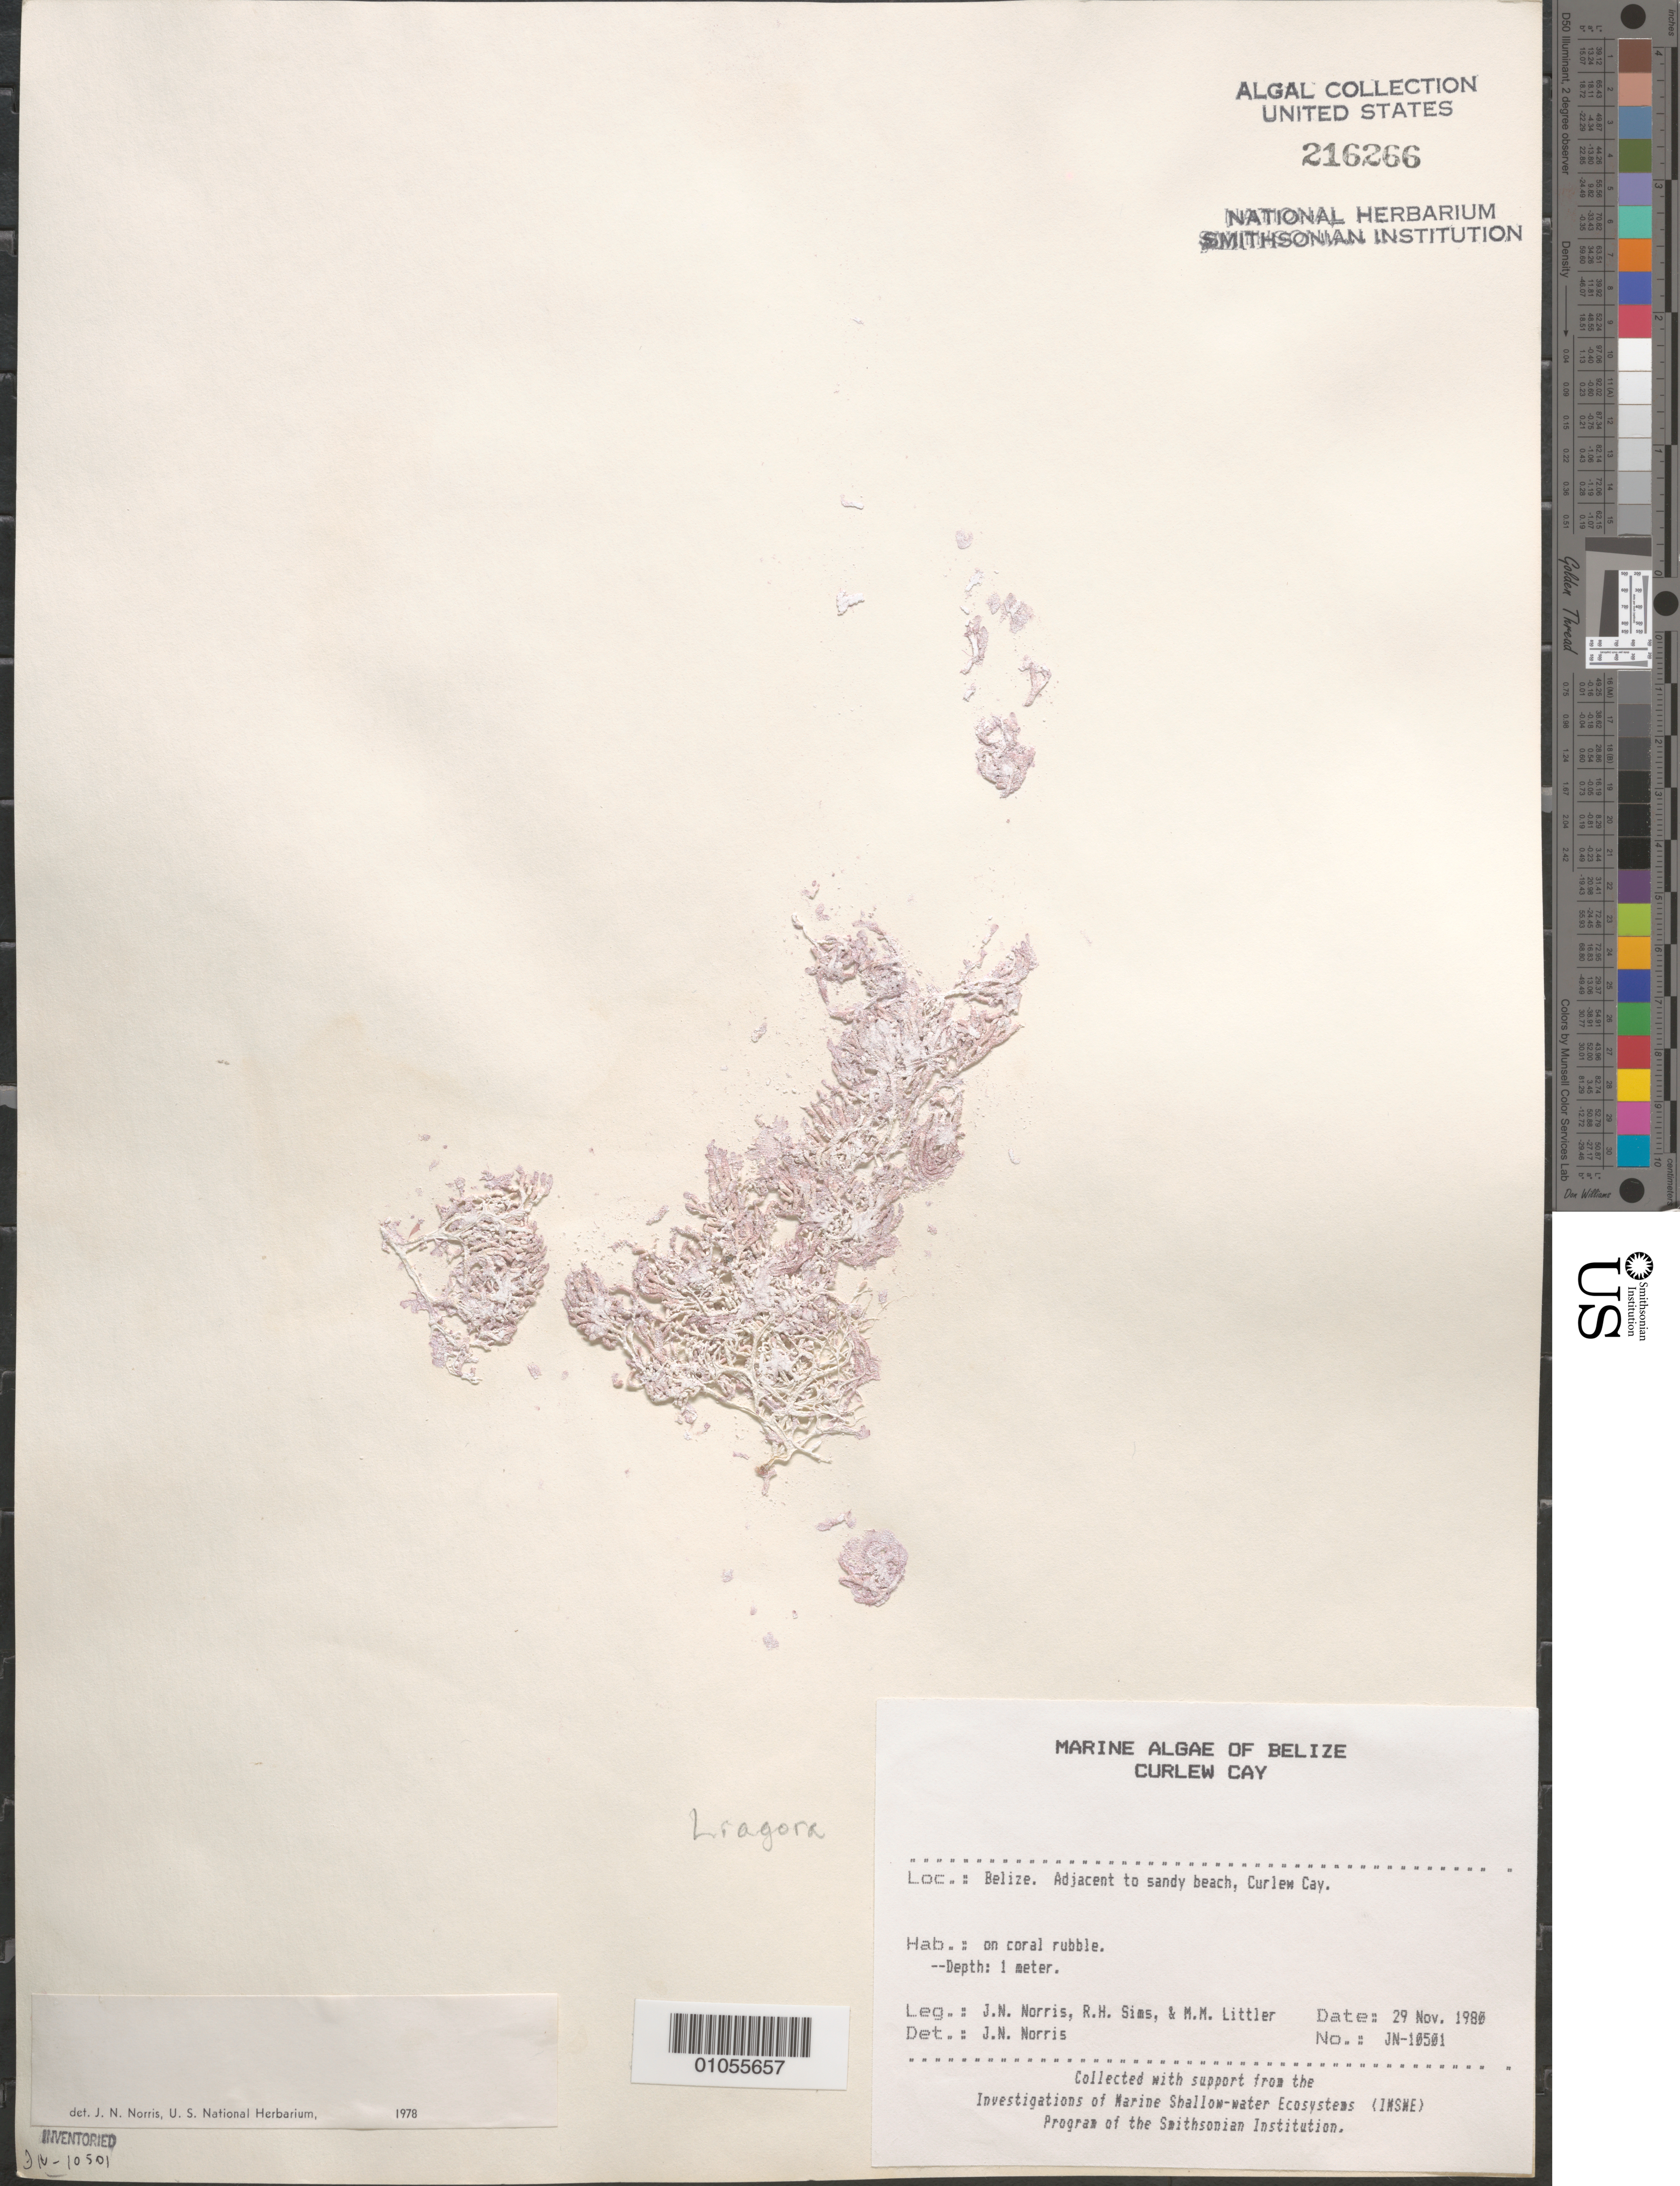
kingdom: Plantae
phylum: Rhodophyta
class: Florideophyceae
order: Nemaliales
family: Liagoraceae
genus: Liagora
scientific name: Liagora sp.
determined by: Norris, James N.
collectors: J. N. Norris, R. H. Sims & M. M. Littler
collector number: JN-10501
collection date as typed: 29 Nov 1980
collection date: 1980-11-29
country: Belize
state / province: Stann Creek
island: Curlew Cay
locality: Adjacent to sandy beach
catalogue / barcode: US 216266